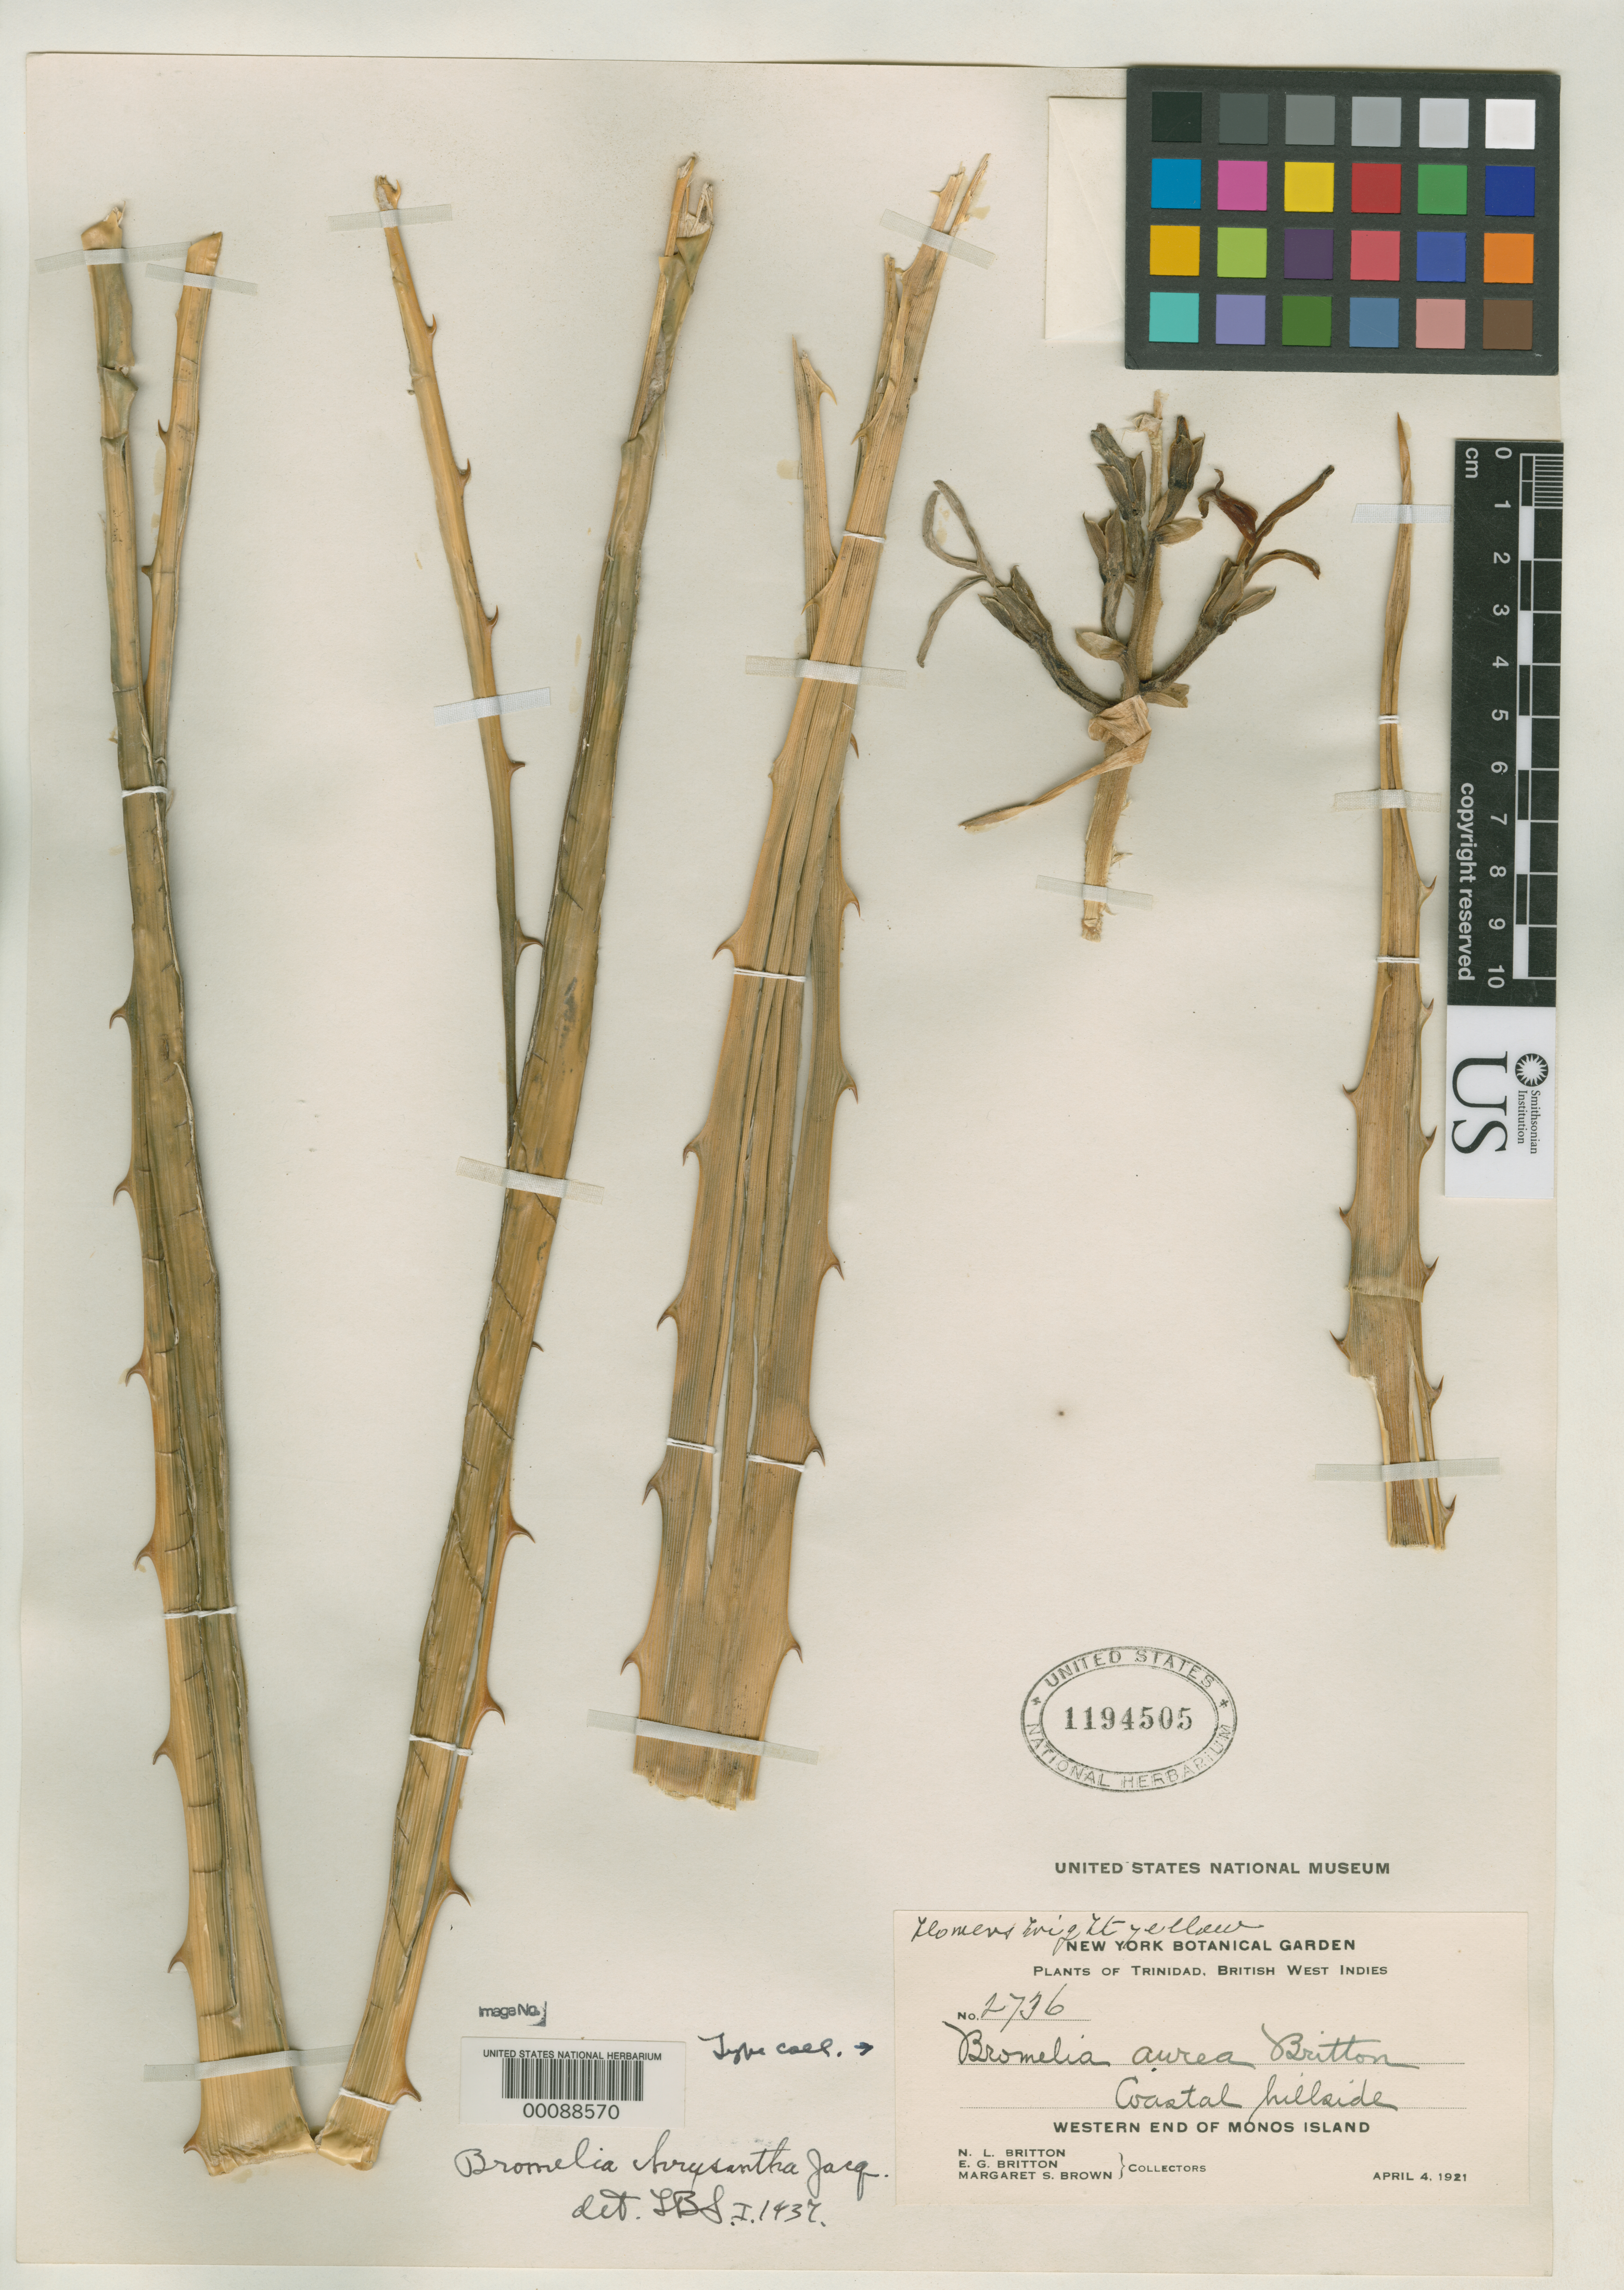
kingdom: Plantae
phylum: Tracheophyta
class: Liliopsida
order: Poales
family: Bromeliaceae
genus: Bromelia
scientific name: Bromelia aurea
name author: Britton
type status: Isotype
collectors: N. Britton, E. G. Britton & S. Brown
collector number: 2736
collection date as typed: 04 Apr 1921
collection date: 1921-04-04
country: Trinidad and Tobago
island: Monos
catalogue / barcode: US 1194505